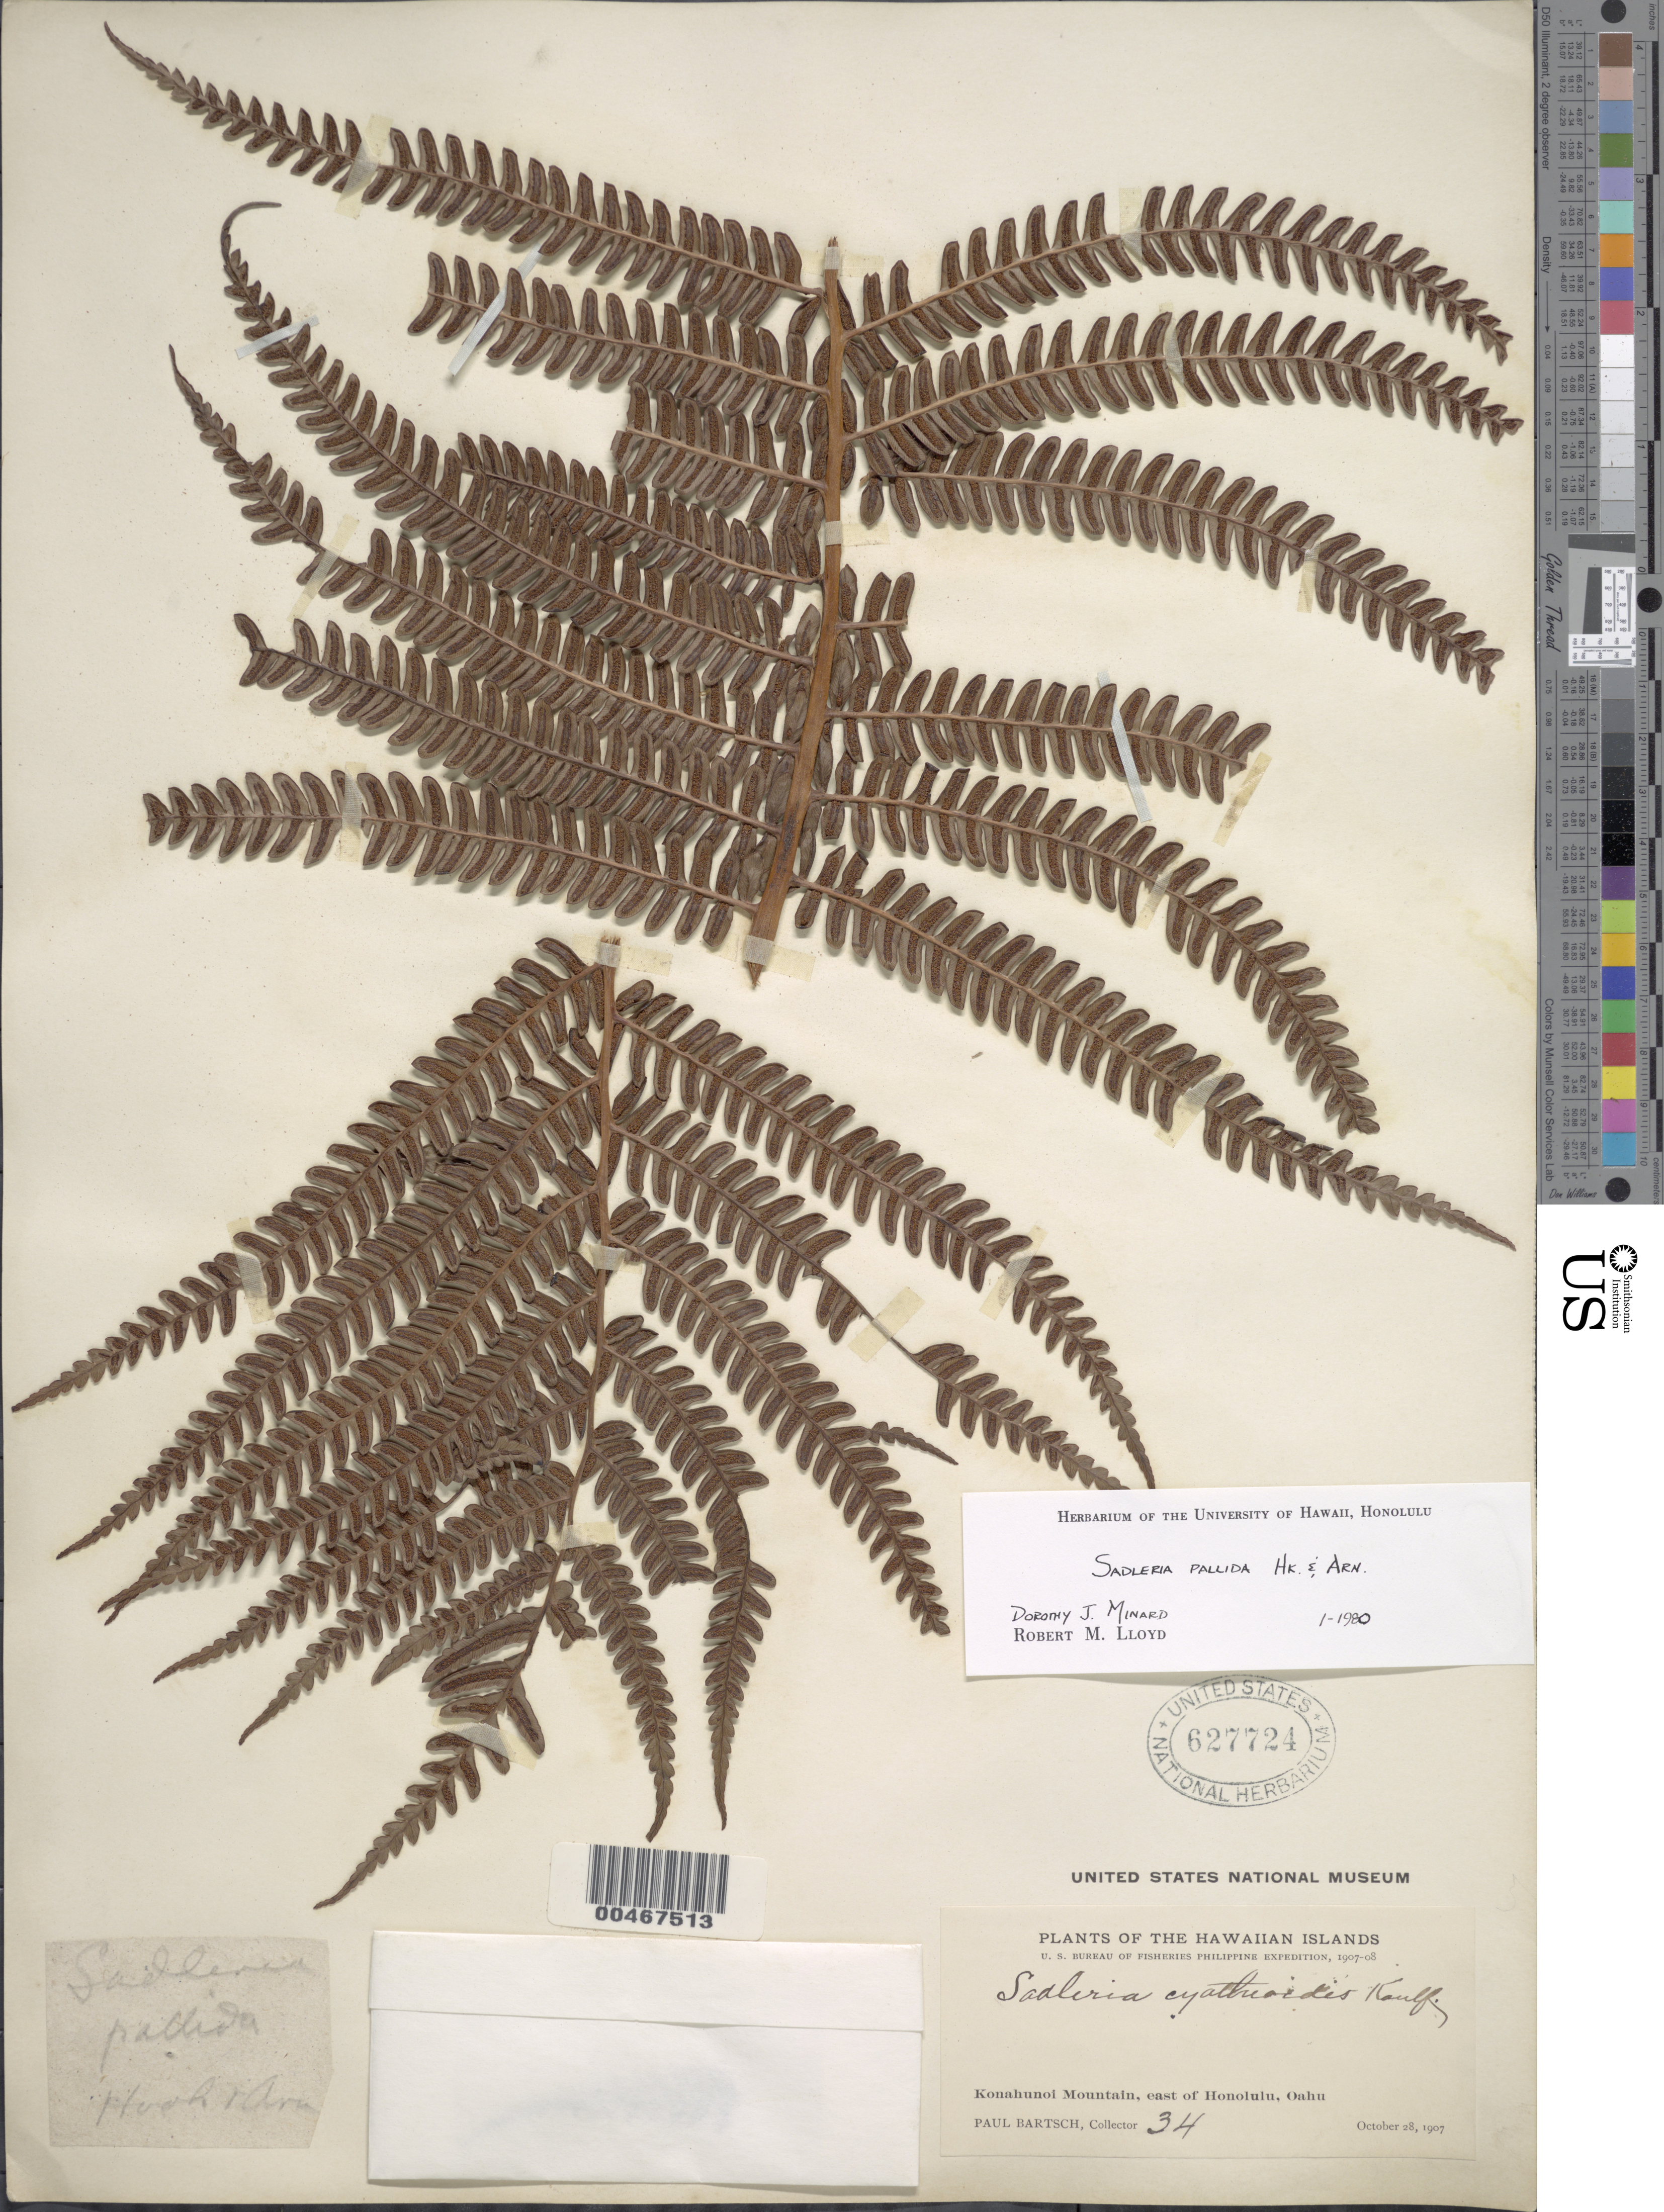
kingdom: Plantae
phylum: Tracheophyta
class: Polypodiopsida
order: Polypodiales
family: Blechnaceae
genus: Sadleria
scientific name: Sadleria pallida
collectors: P. Bartsch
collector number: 34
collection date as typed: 28 Oct 1907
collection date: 1907-10-28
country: United States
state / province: Hawaii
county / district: Honolulu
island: Oahu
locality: Konahunoi Mt., E of Honolulu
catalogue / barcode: US 627724